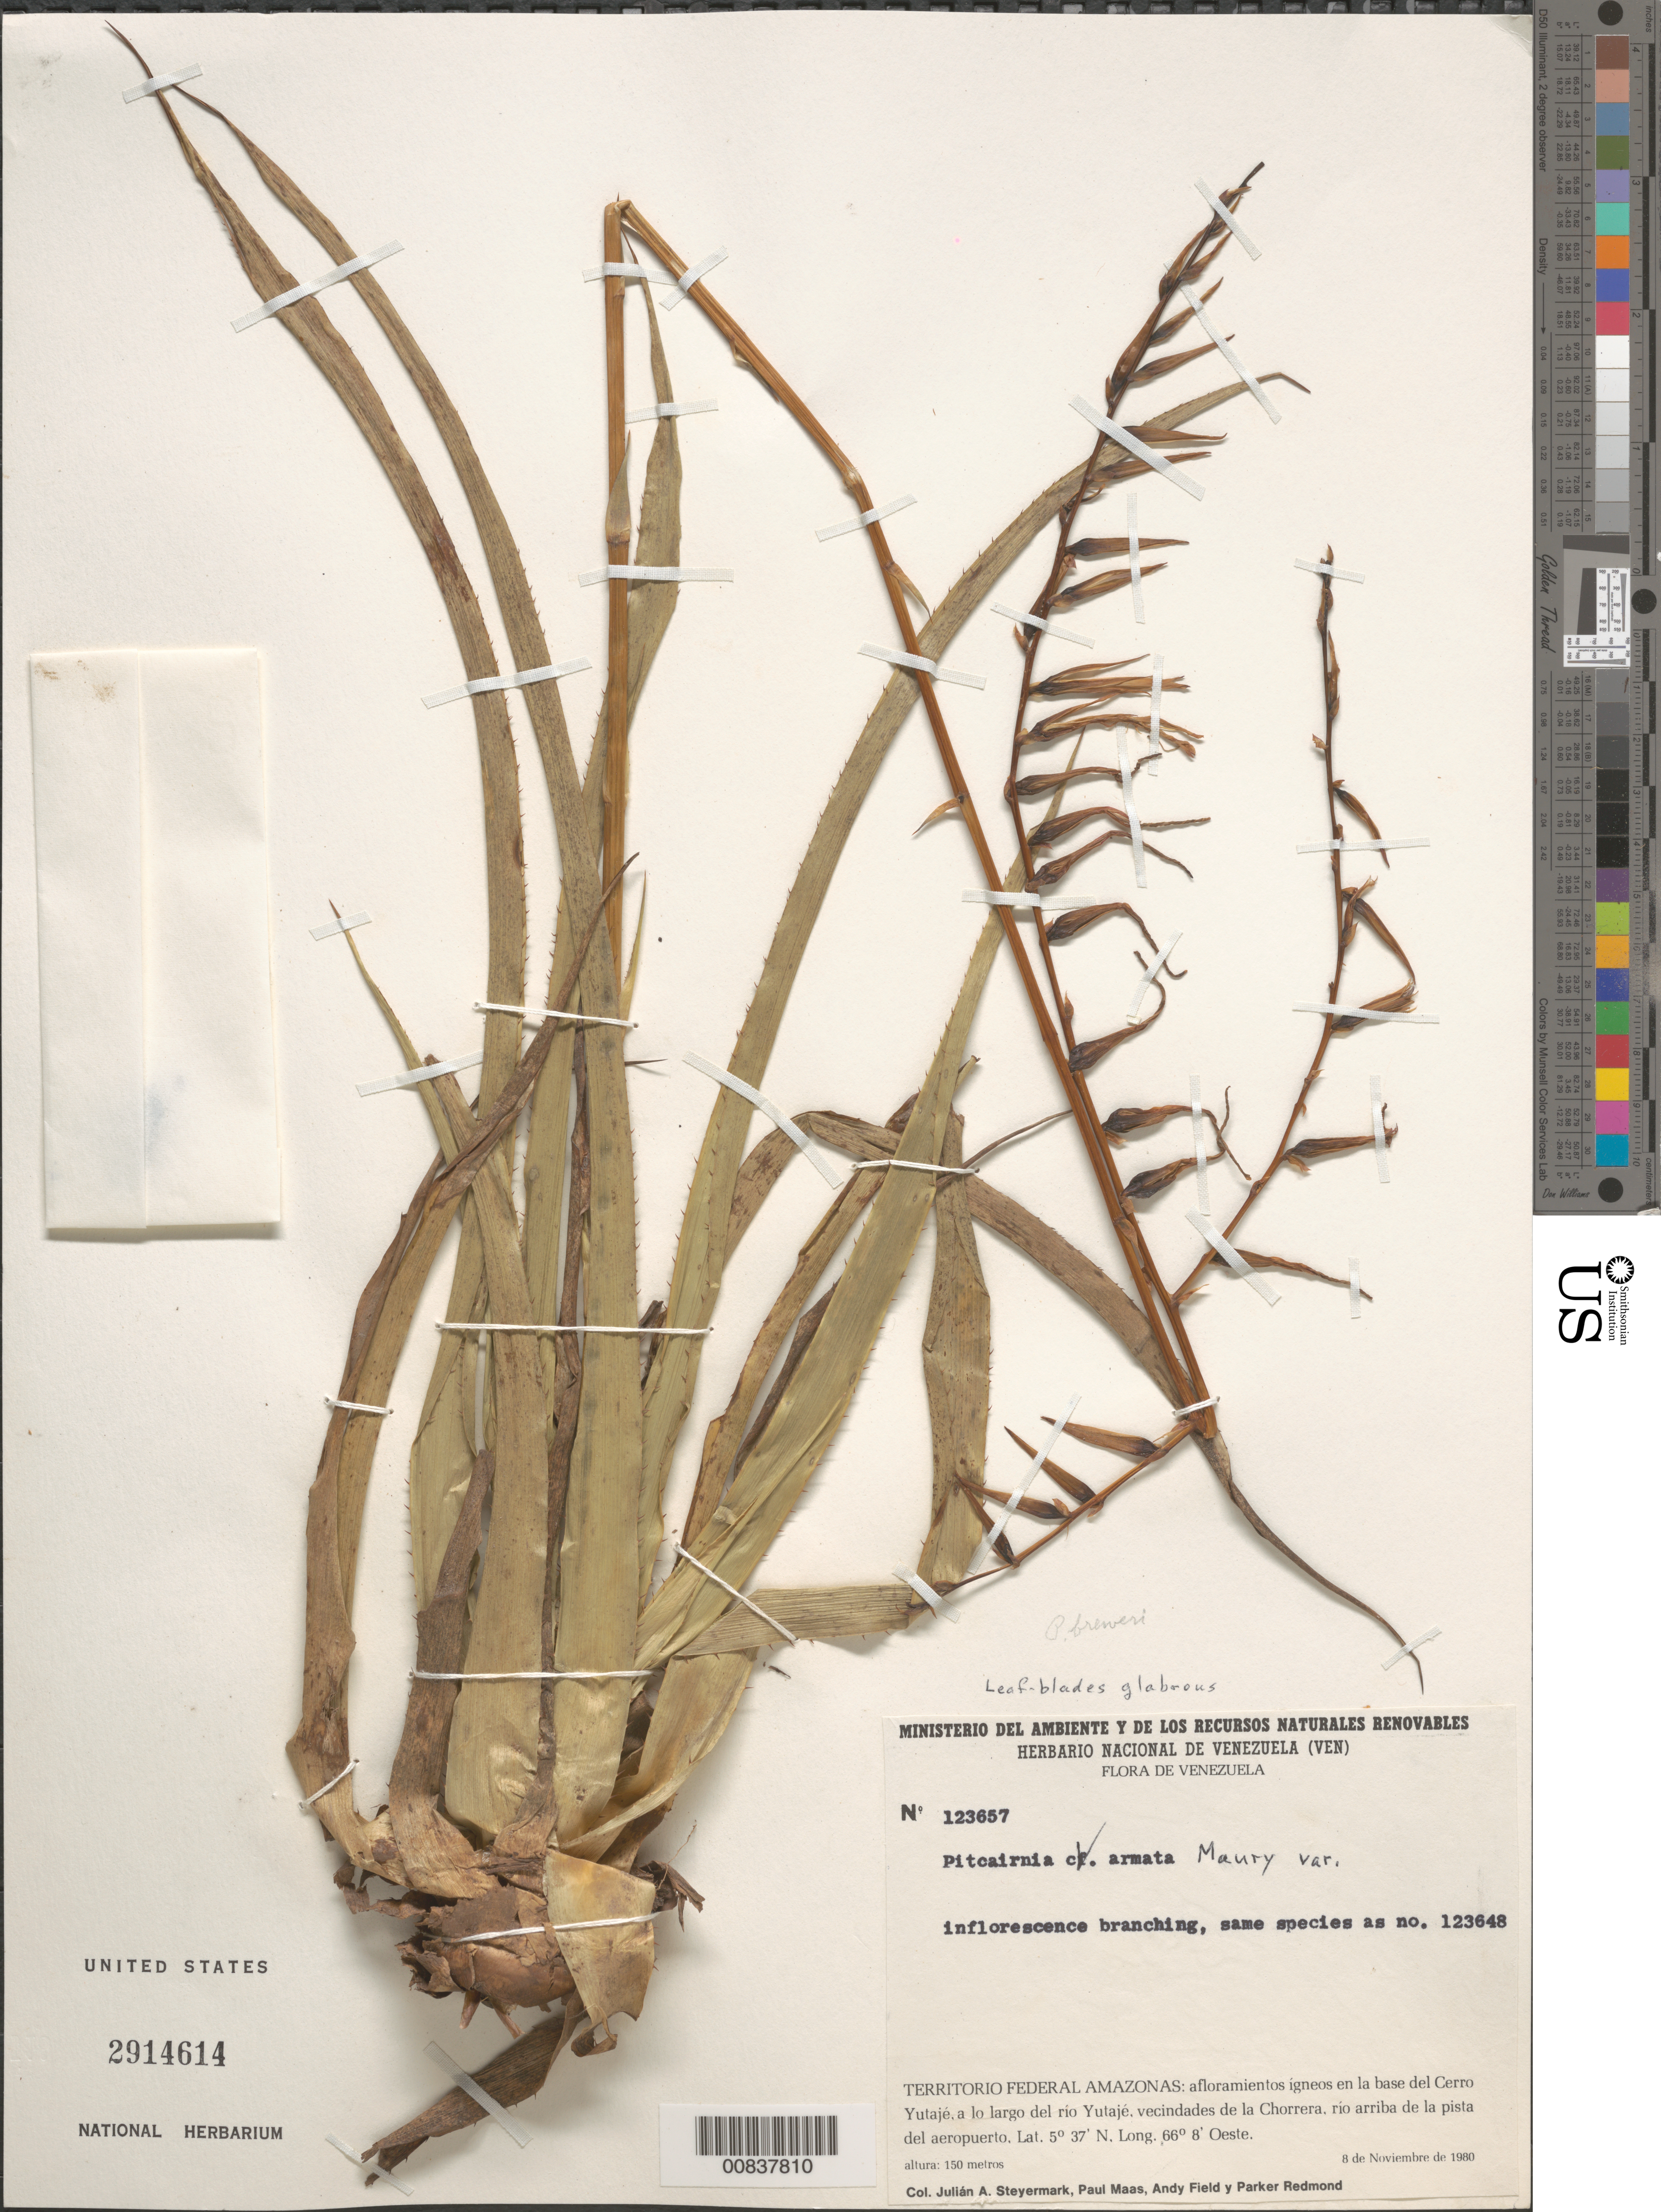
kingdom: Plantae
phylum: Tracheophyta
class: Liliopsida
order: Poales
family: Bromeliaceae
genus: Pitcairnia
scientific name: Pitcairnia armata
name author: Maury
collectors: J. Steyermark, P. Maas, A. Field & P. Redmond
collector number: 123657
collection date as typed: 8-Nov-80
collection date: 1980-11-08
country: Venezuela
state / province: Amazonas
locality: Cerro Yutajé, Río Yutajé, vecindades de la Chorrera; río arriba de la pista del aeropuerto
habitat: Base del cerro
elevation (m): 150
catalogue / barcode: US 2914614